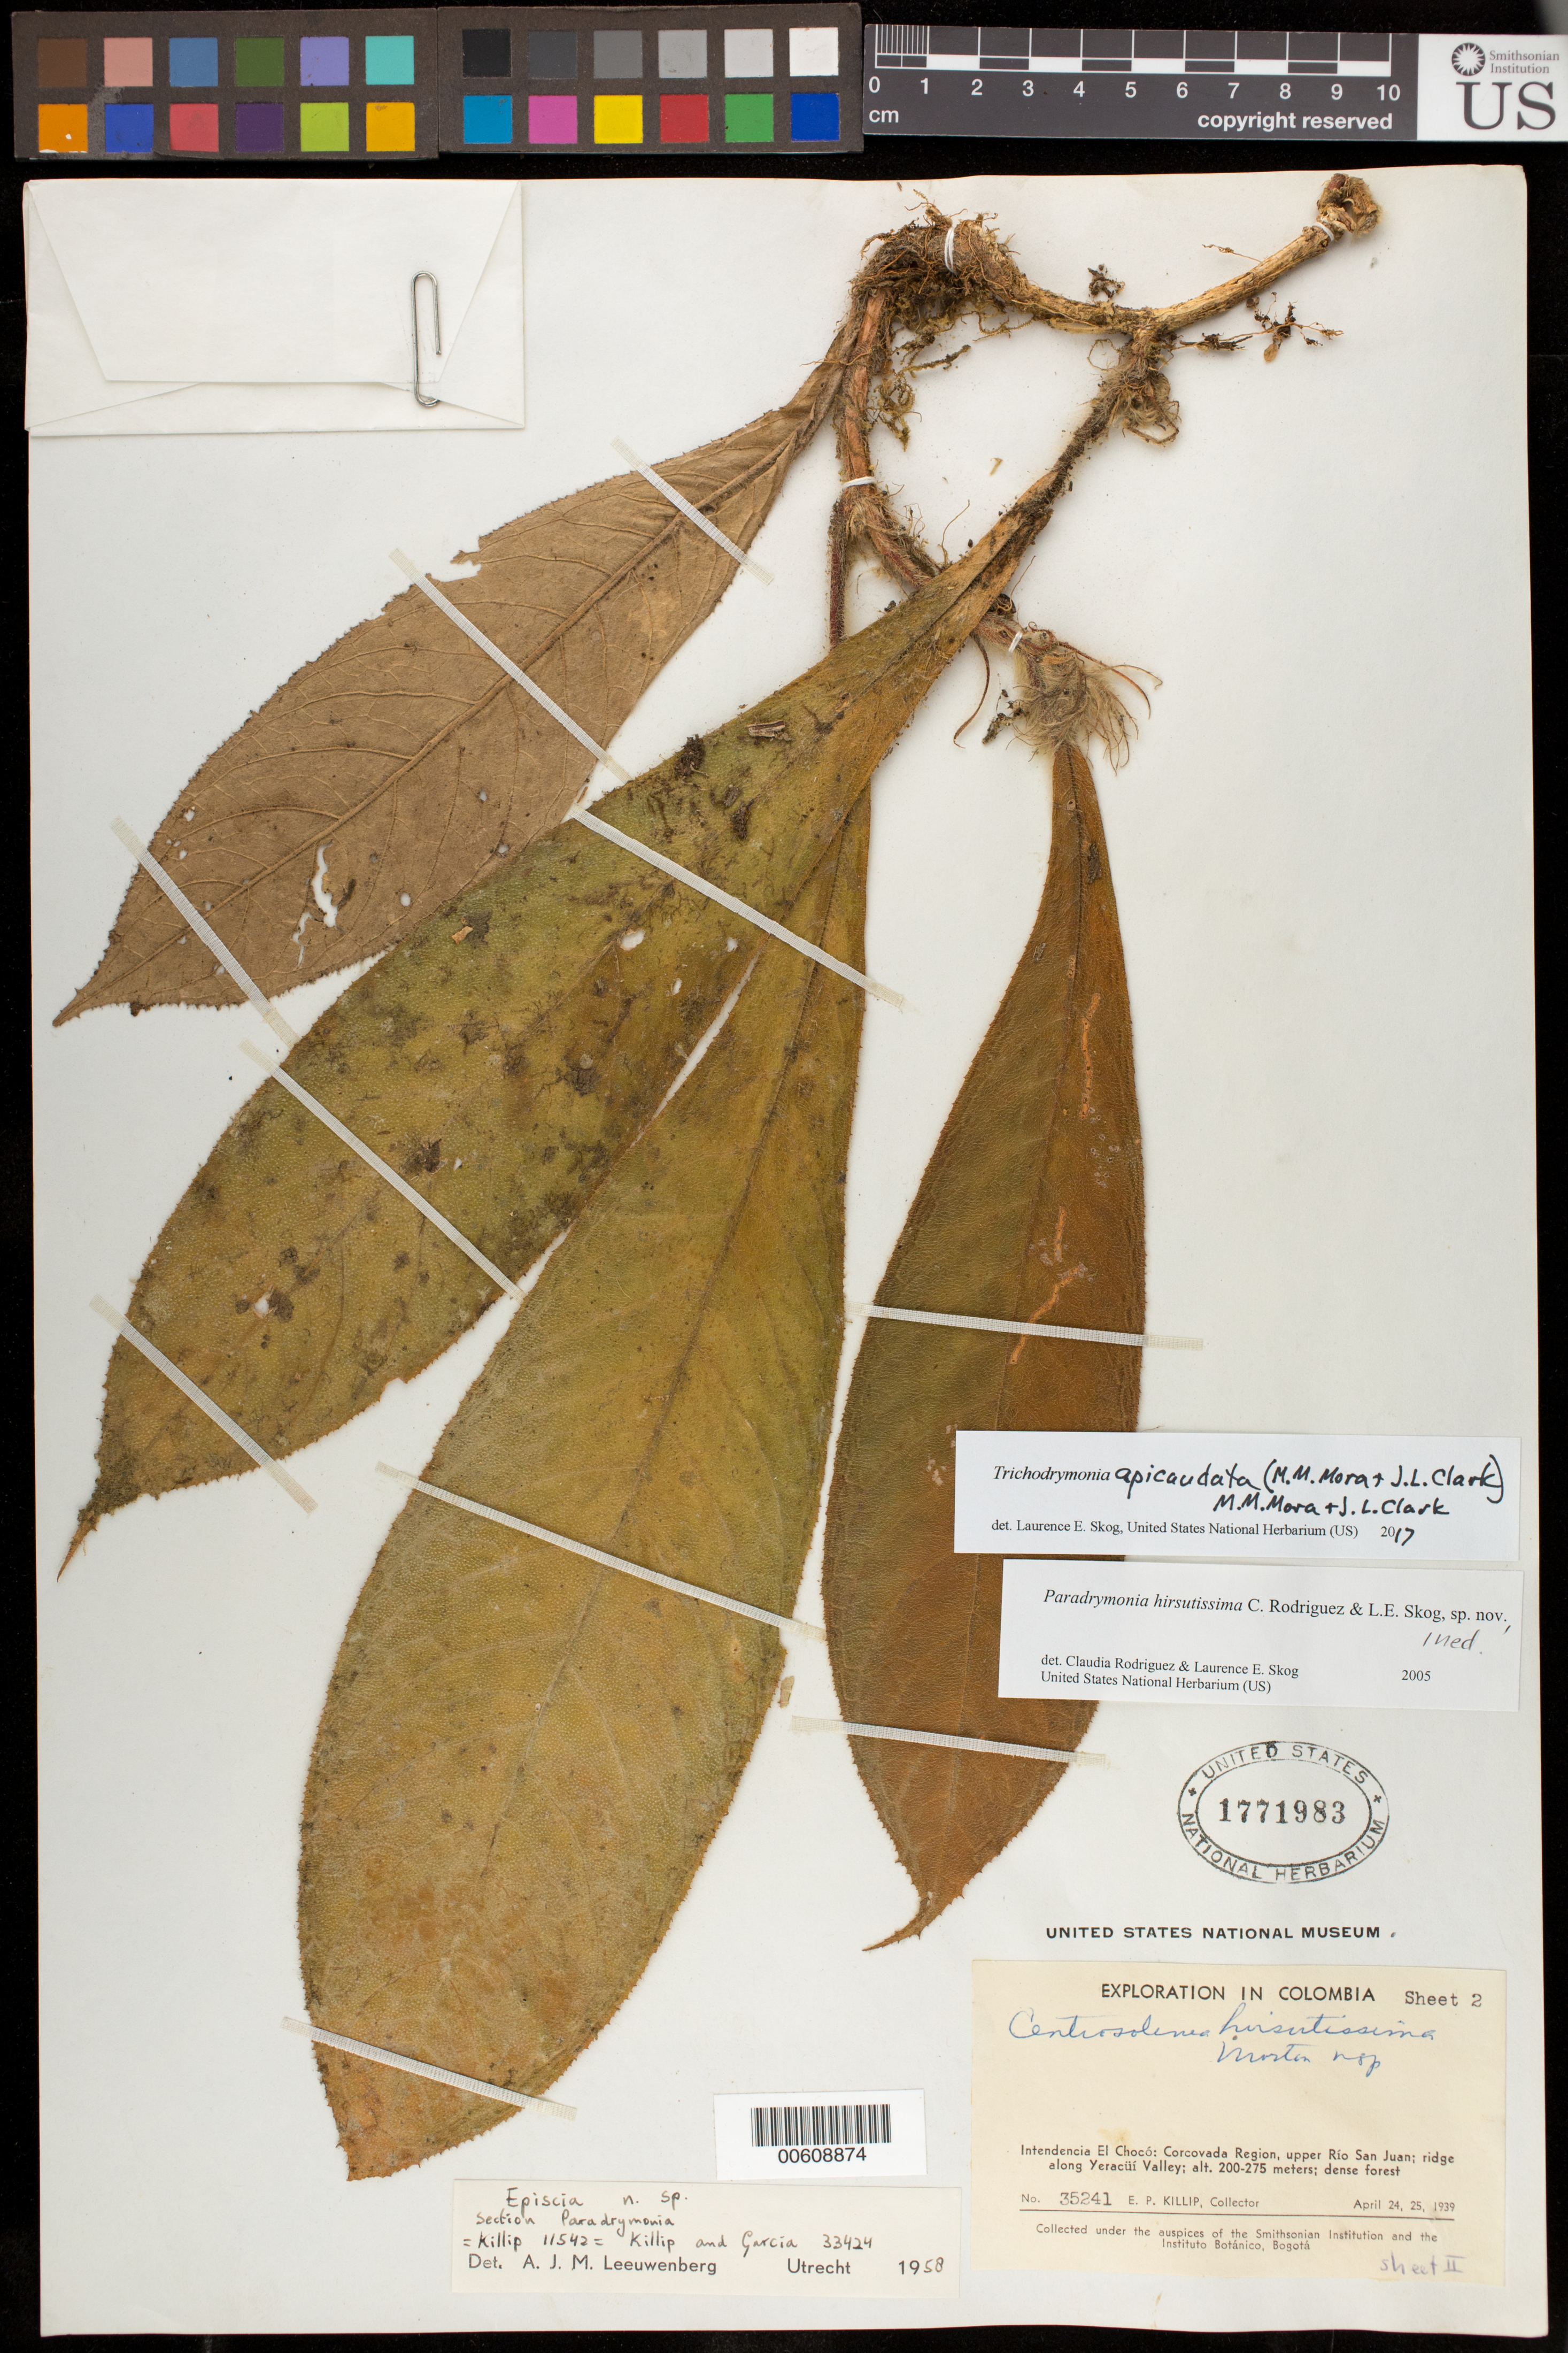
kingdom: Plantae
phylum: Tracheophyta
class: Magnoliopsida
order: Lamiales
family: Gesneriaceae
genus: Trichodrymonia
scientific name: Trichodrymonia apicaudata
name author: (M.M. Mora & J.L. Clark) M.M. Mora & J.L. Clark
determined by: Skog, Laurence E.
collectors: E. P. Killip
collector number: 35241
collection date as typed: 24-25 Apr 1939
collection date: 1939-04-24/1939-04-25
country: Colombia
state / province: Chocó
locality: Corcovada Region, upper Río San Juan; ridge along Yeracüí Valley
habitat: Dense forest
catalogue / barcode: US 1771983